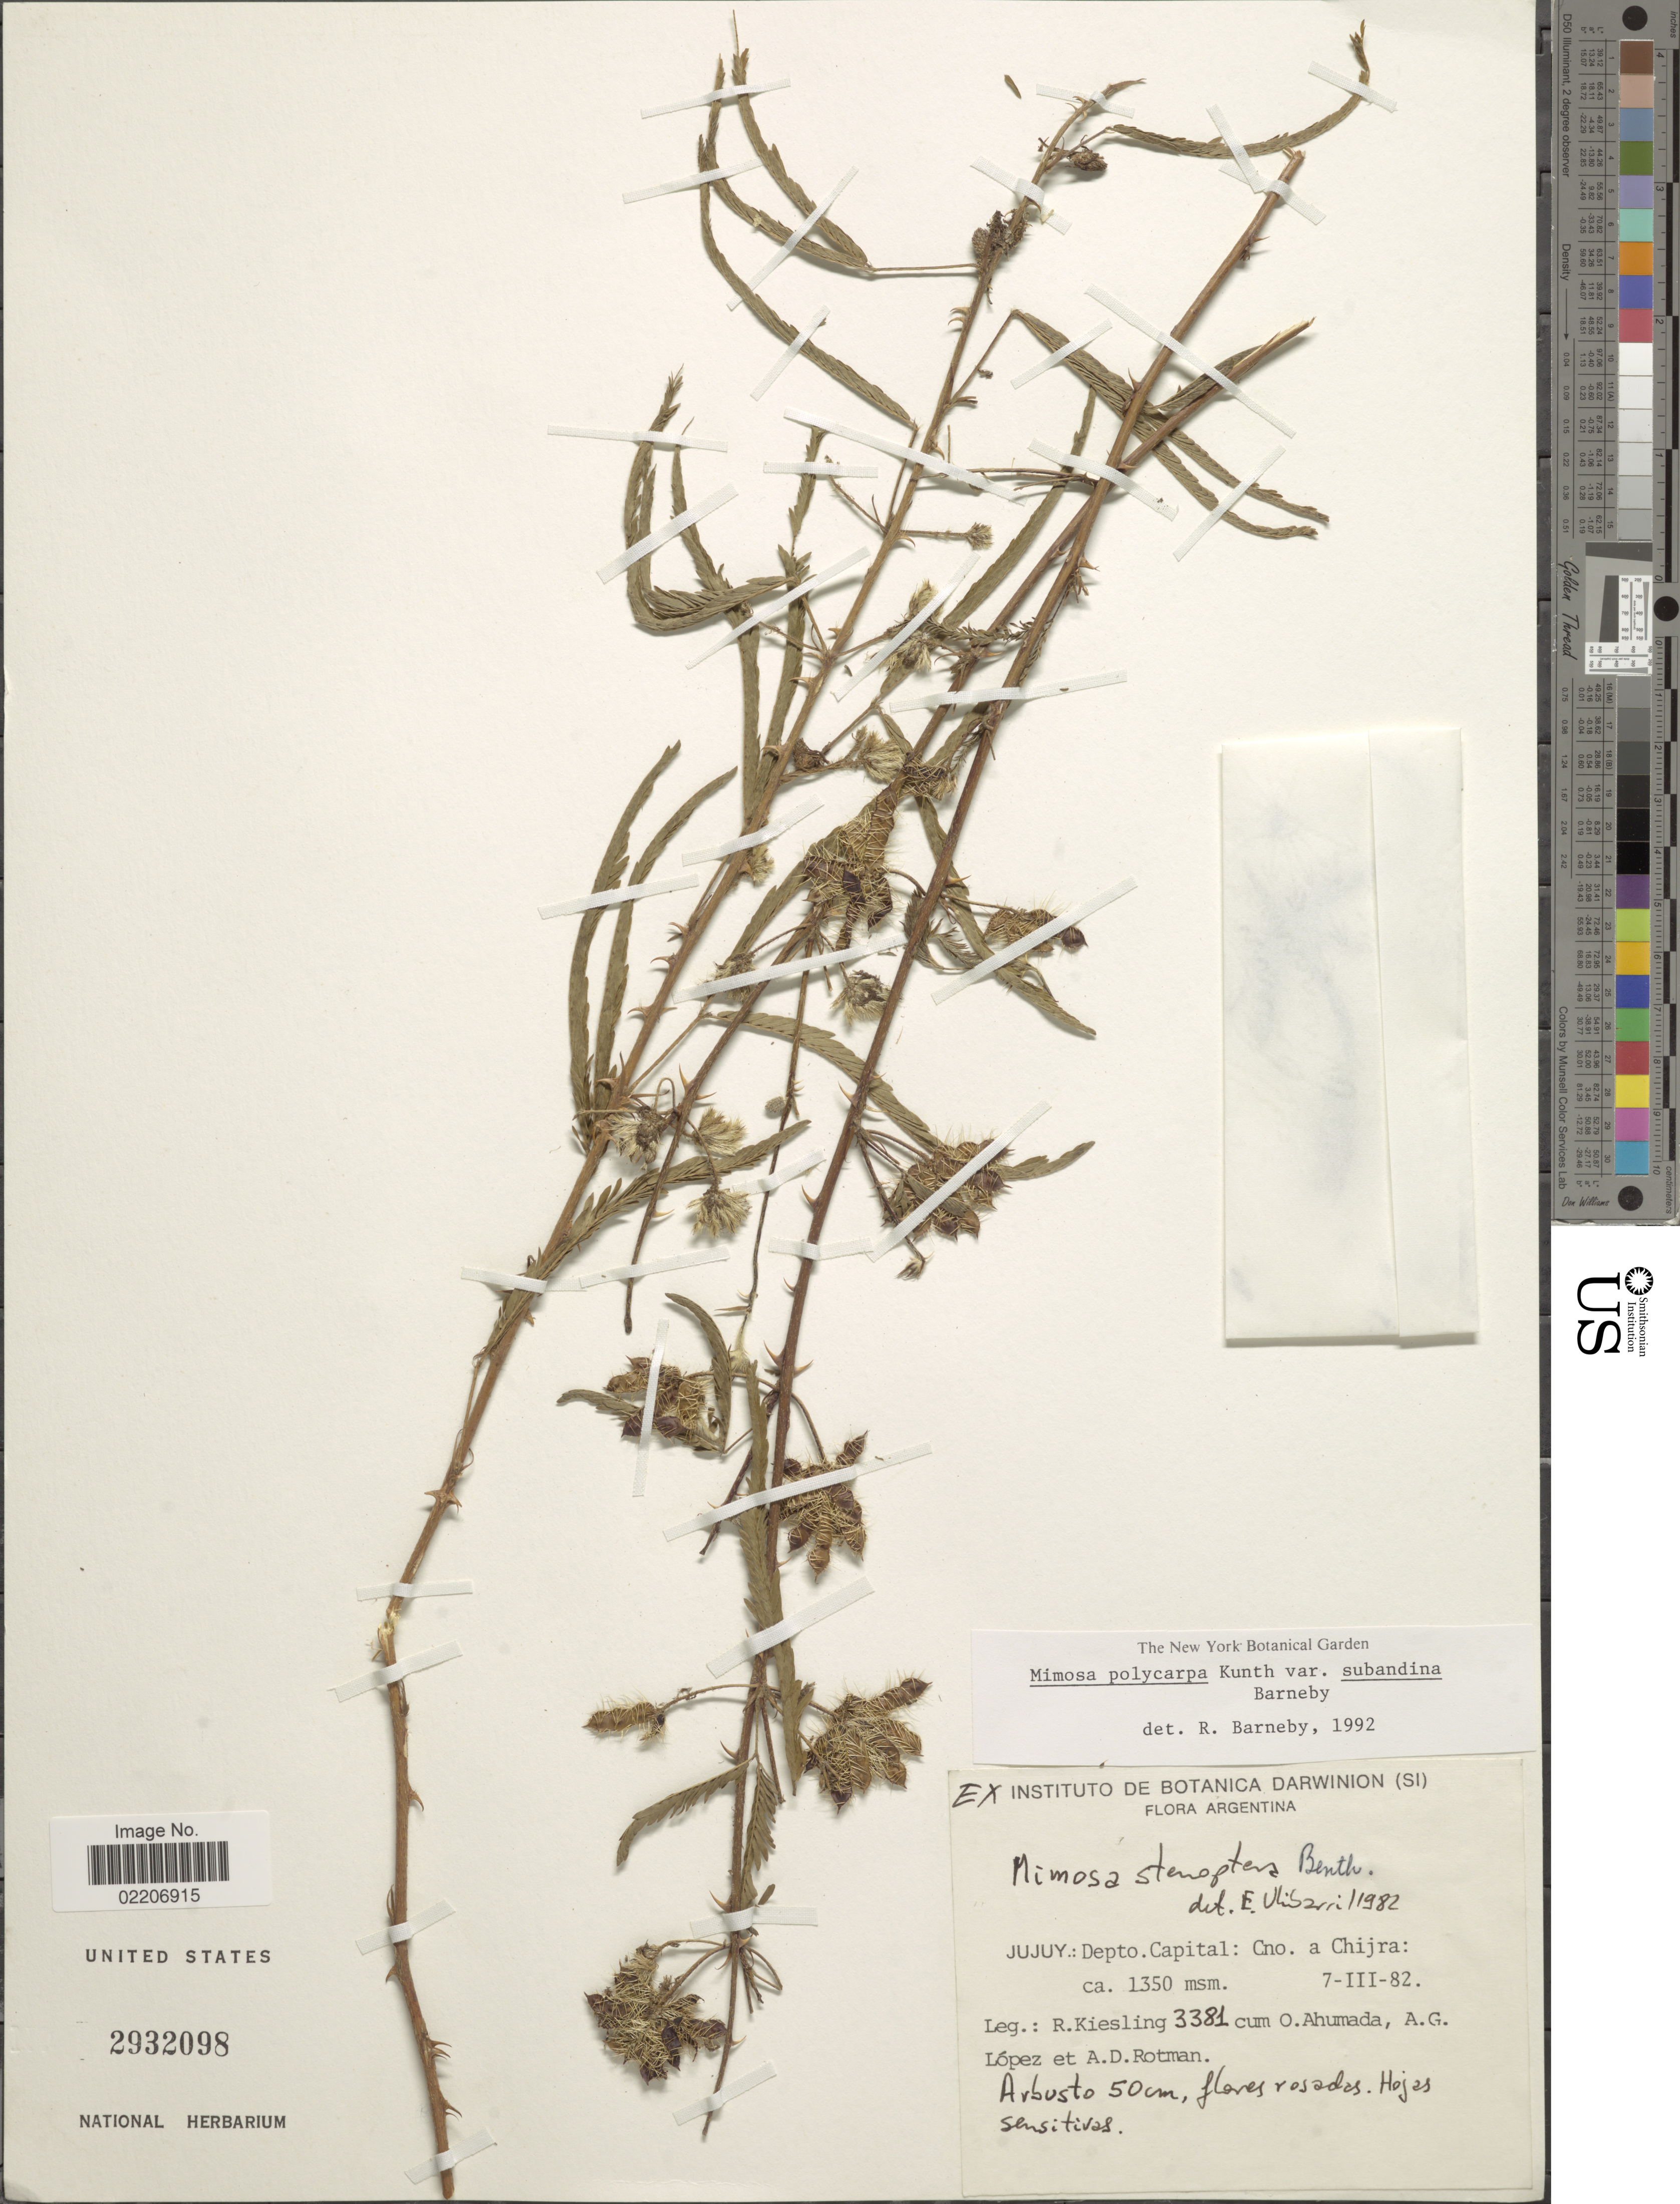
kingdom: Plantae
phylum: Tracheophyta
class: Magnoliopsida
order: Fabales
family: Fabaceae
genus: Mimosa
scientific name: Mimosa polycarpa var. subandina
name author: Barneby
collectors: R. Kiesling, O. Ahumada, A. G. Lopez & A. D. Rotman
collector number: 3381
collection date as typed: Transcribed d/m/y: 7/3/82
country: Argentina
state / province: Jujuy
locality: Depto. Capital, Cno. a Chijra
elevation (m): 1350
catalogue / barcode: US 2932098